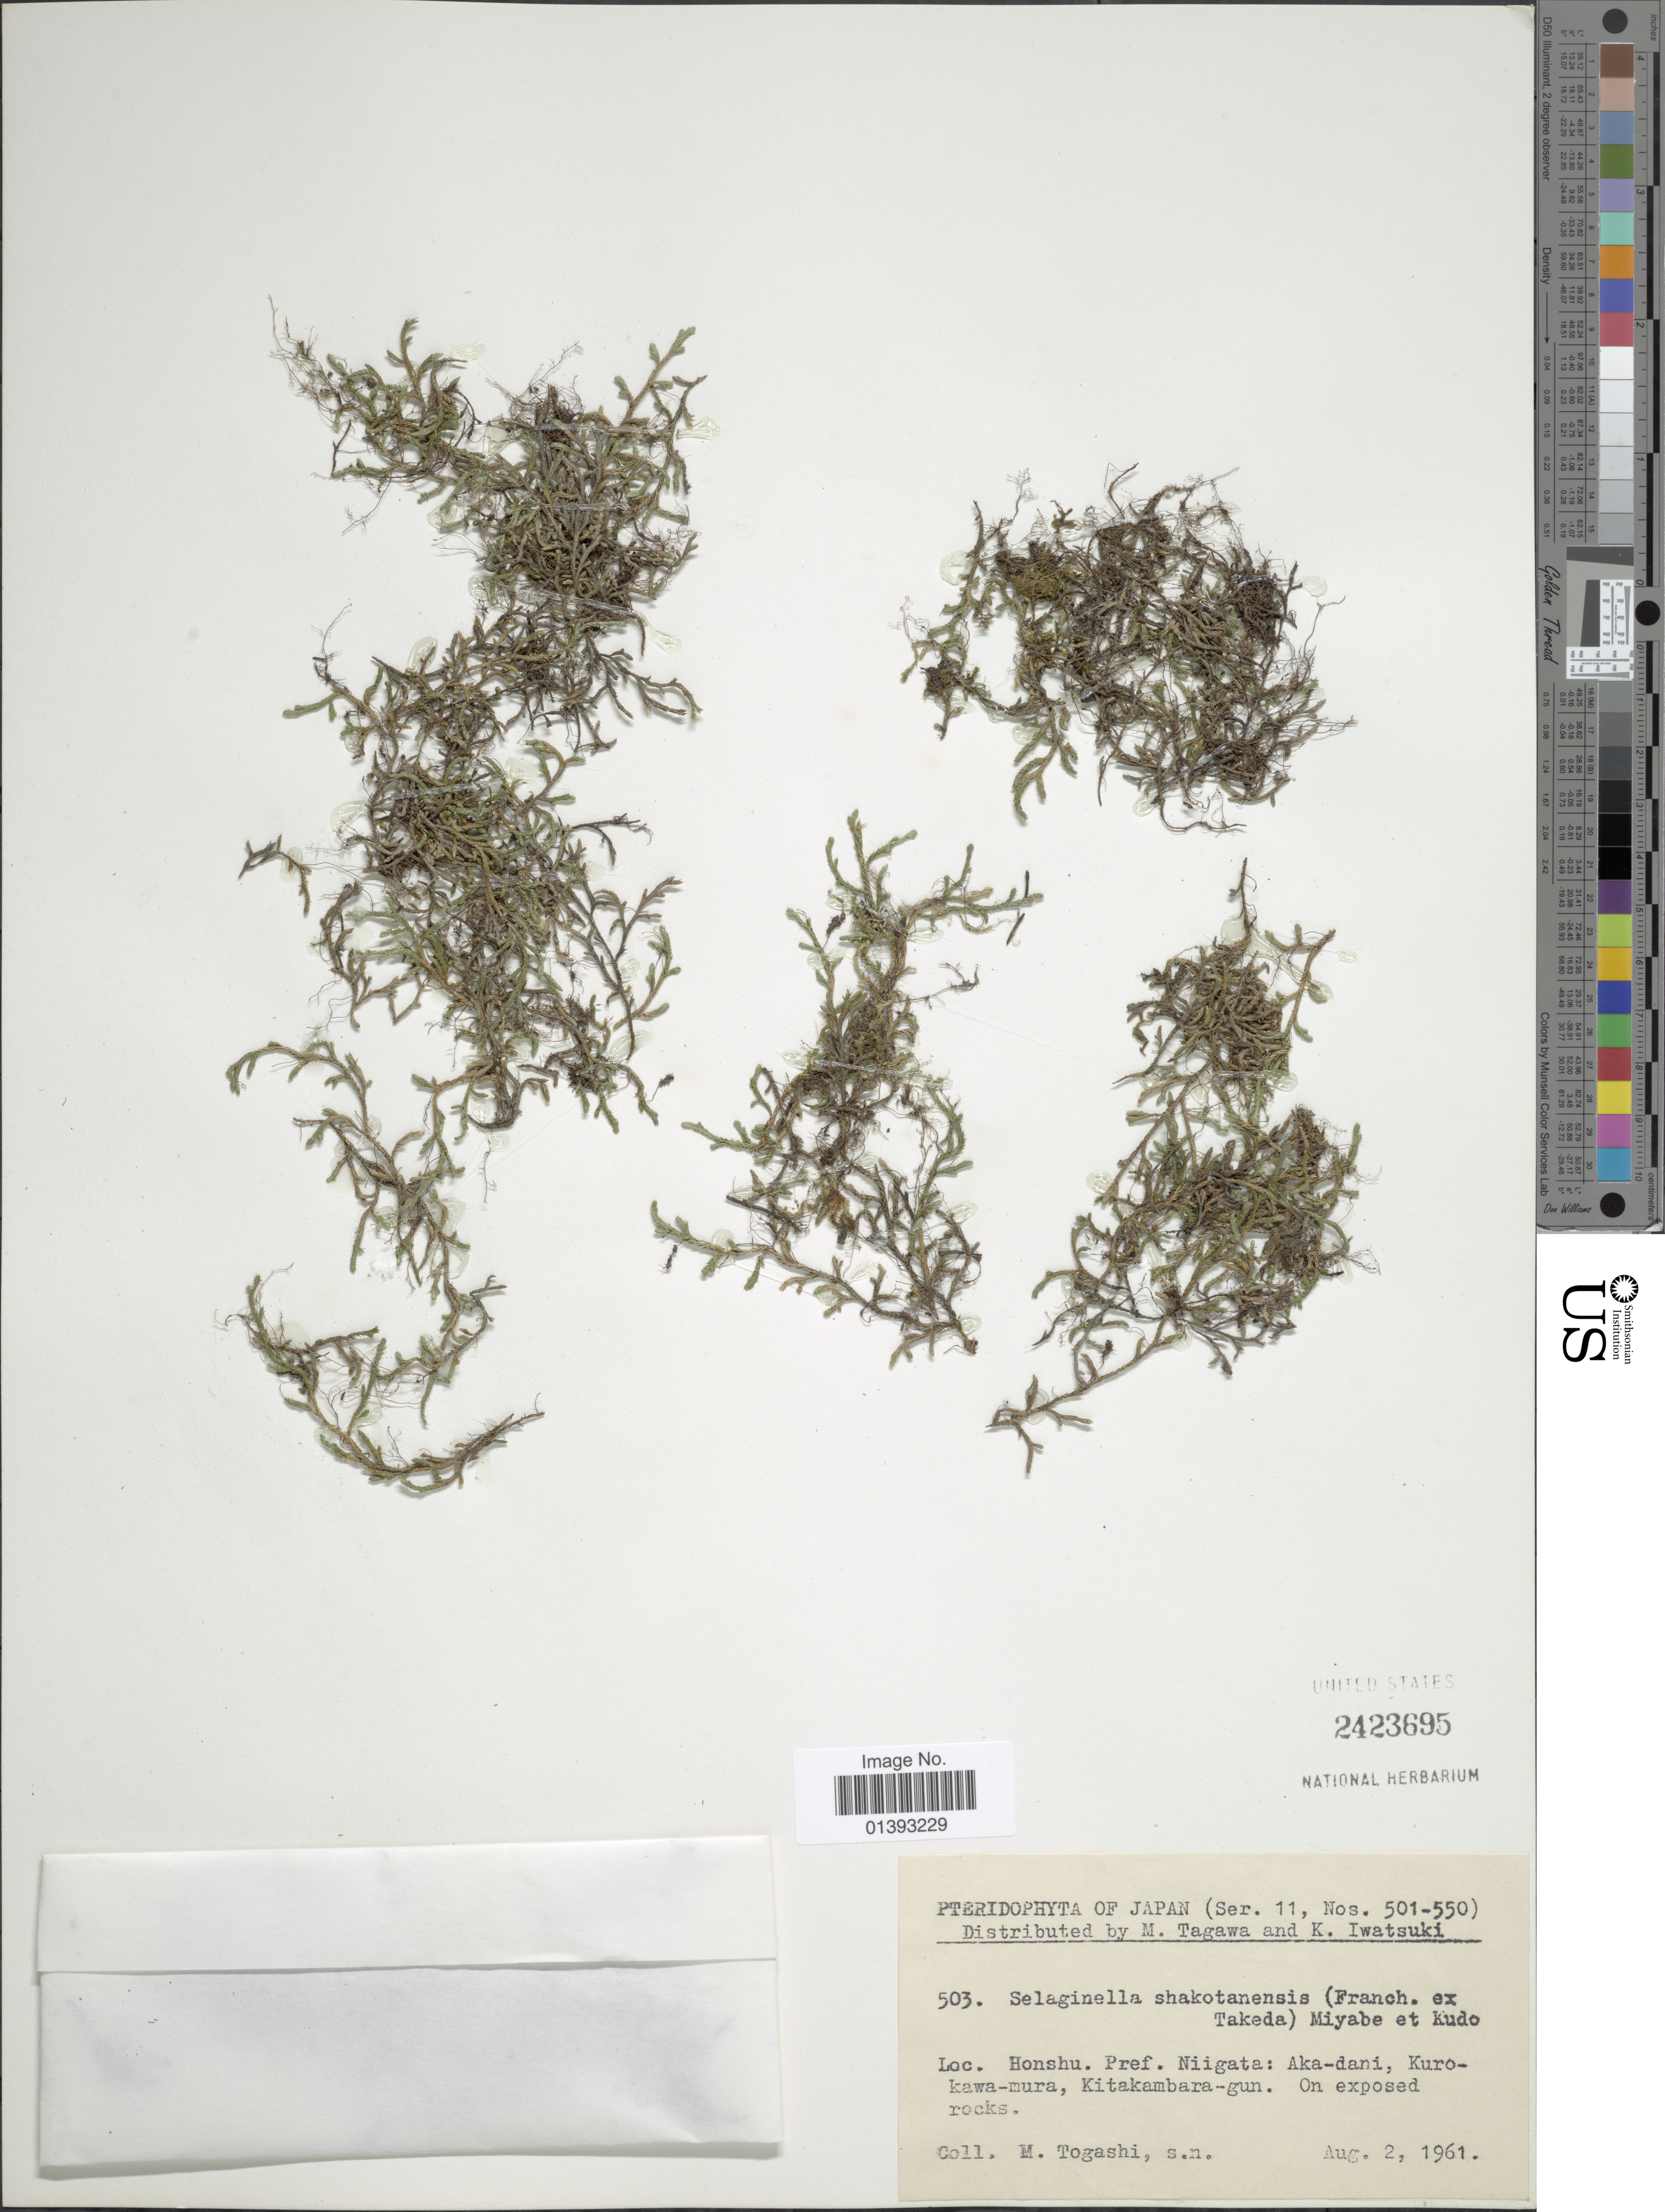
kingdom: Plantae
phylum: Tracheophyta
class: Lycopodiopsida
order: Selaginellales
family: Selaginellaceae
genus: Selaginella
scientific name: Selaginella shakotanensis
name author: (Franch. ex Takeda) Miyabe & Kudô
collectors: M. Togashi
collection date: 1961-08-02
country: Japan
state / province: Niigata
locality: Honshu Pref. Aka-dani, Kuro Kawa-mura, Kitakambara-gun, on exposed rocks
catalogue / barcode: US 2423695